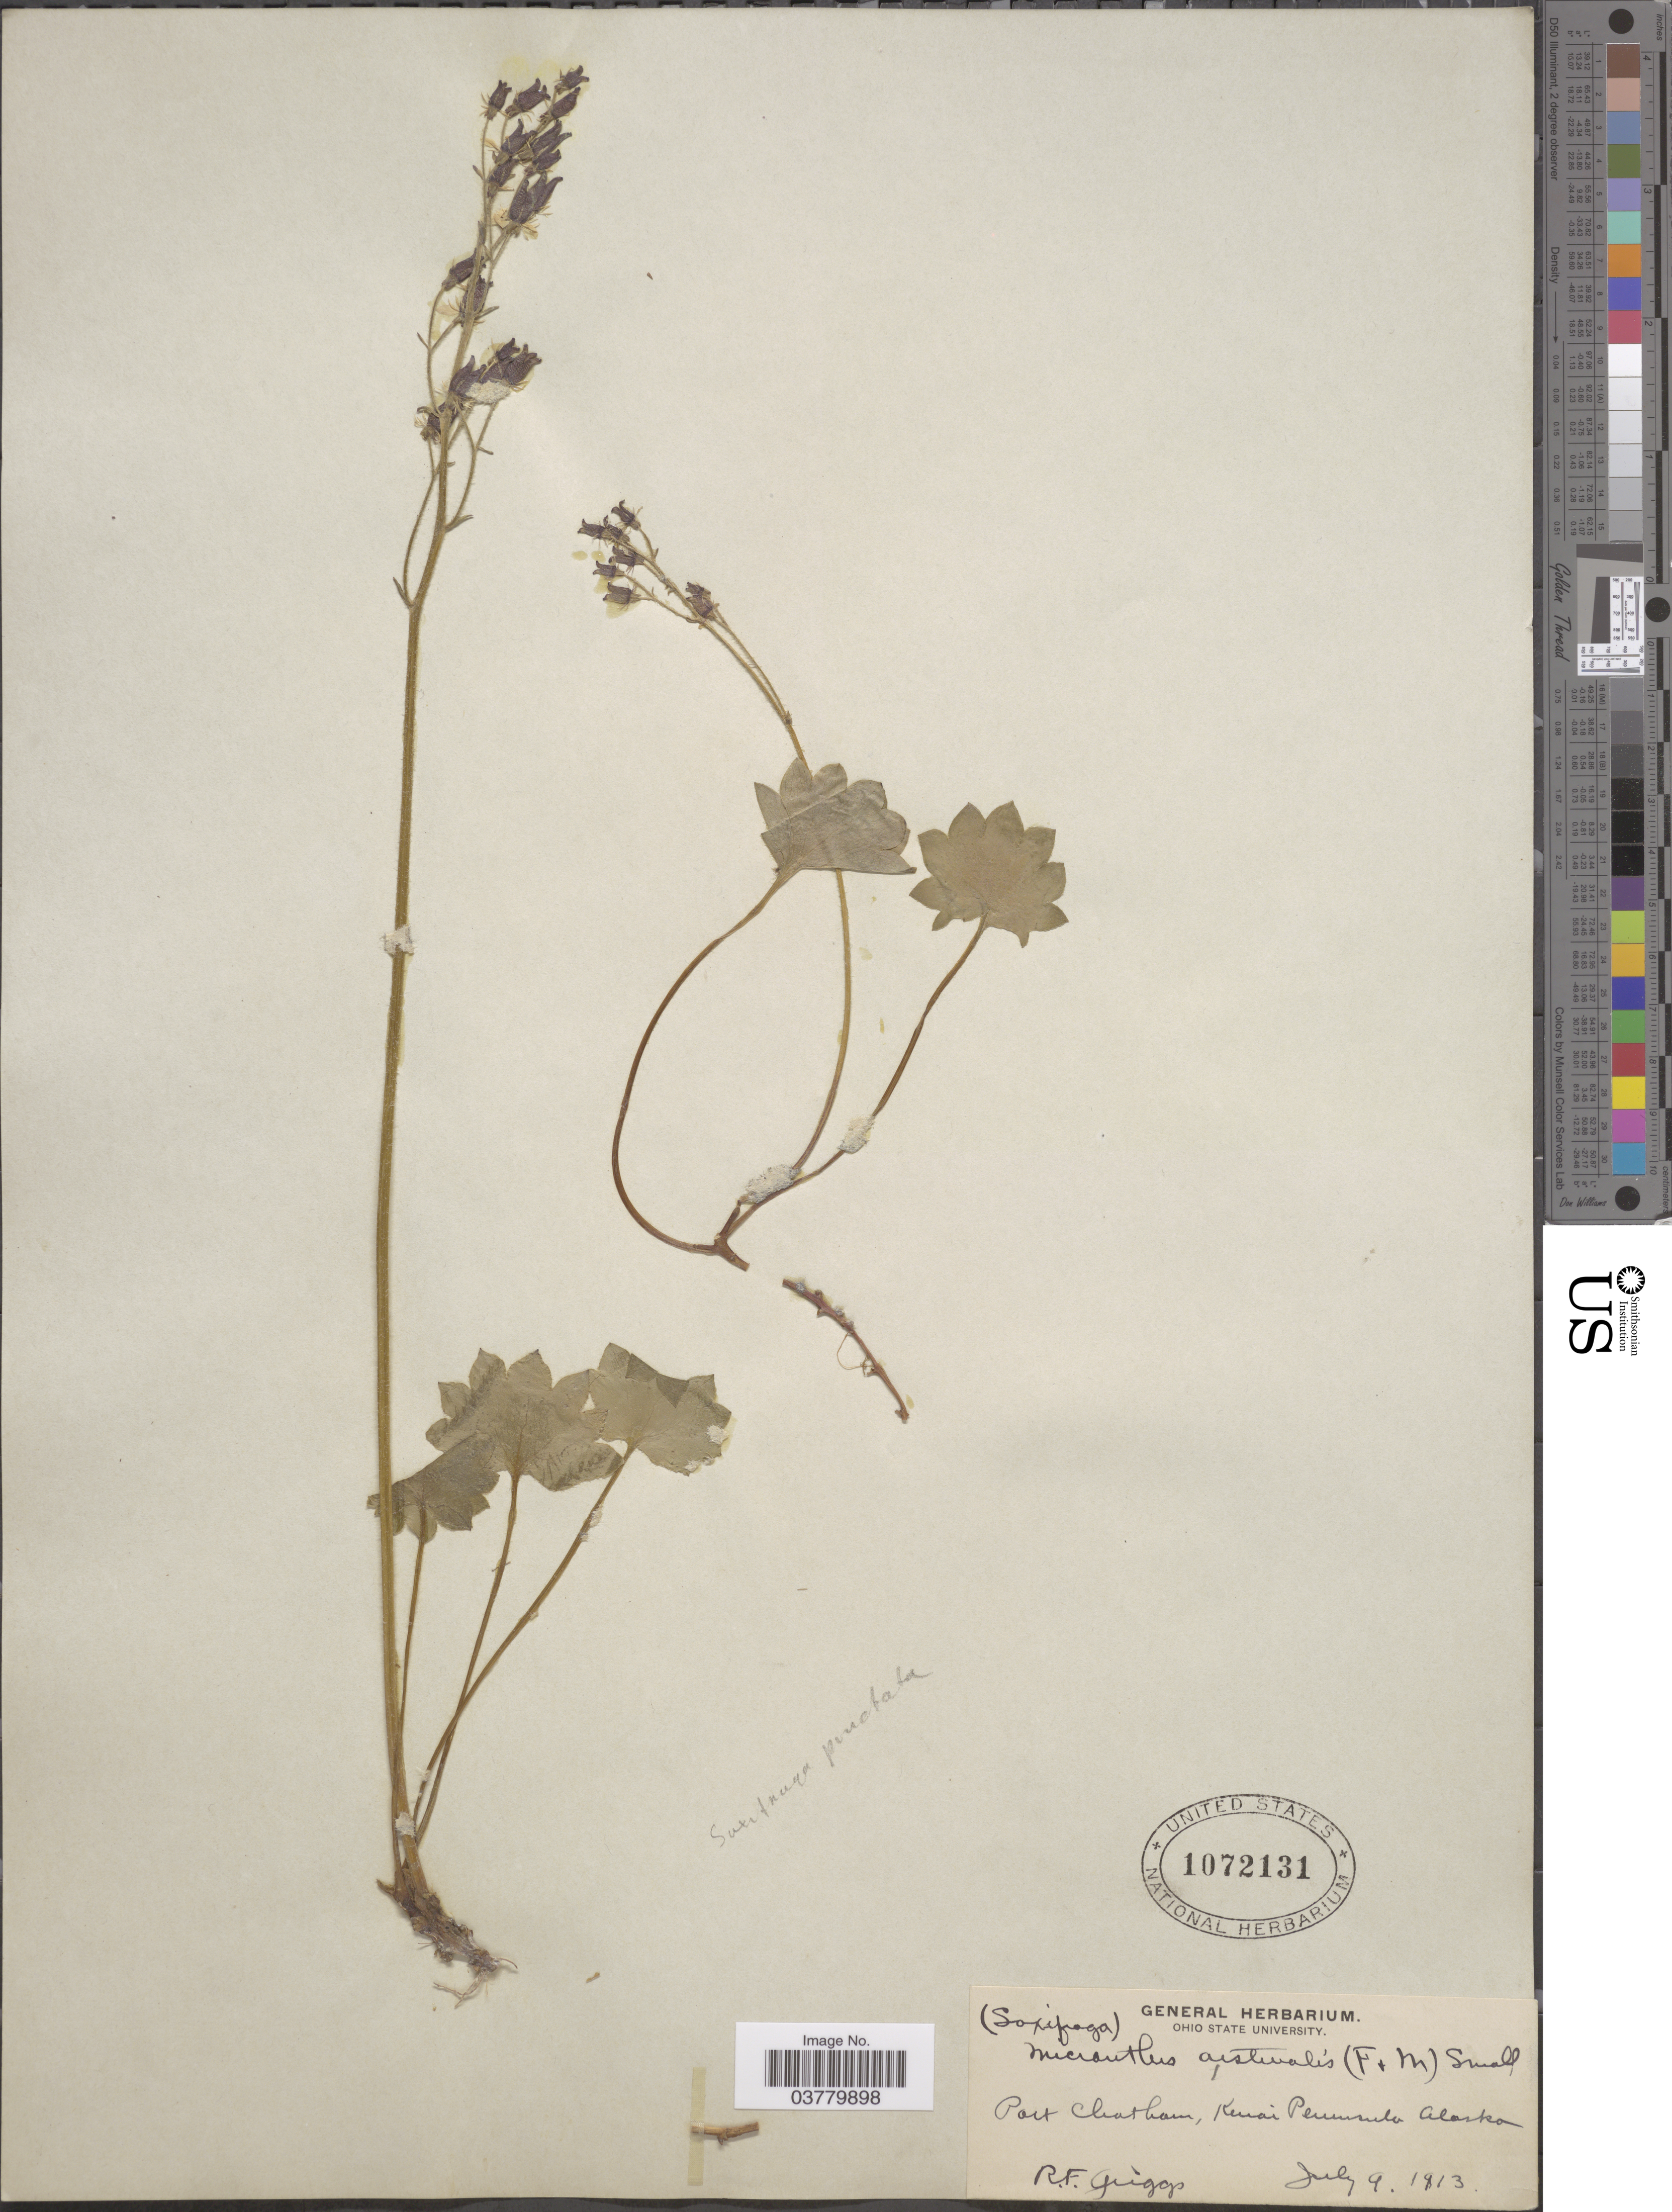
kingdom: Plantae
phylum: Tracheophyta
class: Magnoliopsida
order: Saxifragales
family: Saxifragaceae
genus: Micranthes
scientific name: Micranthes nelsoniana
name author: (D. Don) Small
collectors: R. F. Griggs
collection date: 1913-07-09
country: United States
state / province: Alaska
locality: Port Chatham, Kenai Peninsula.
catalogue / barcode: US 1072131